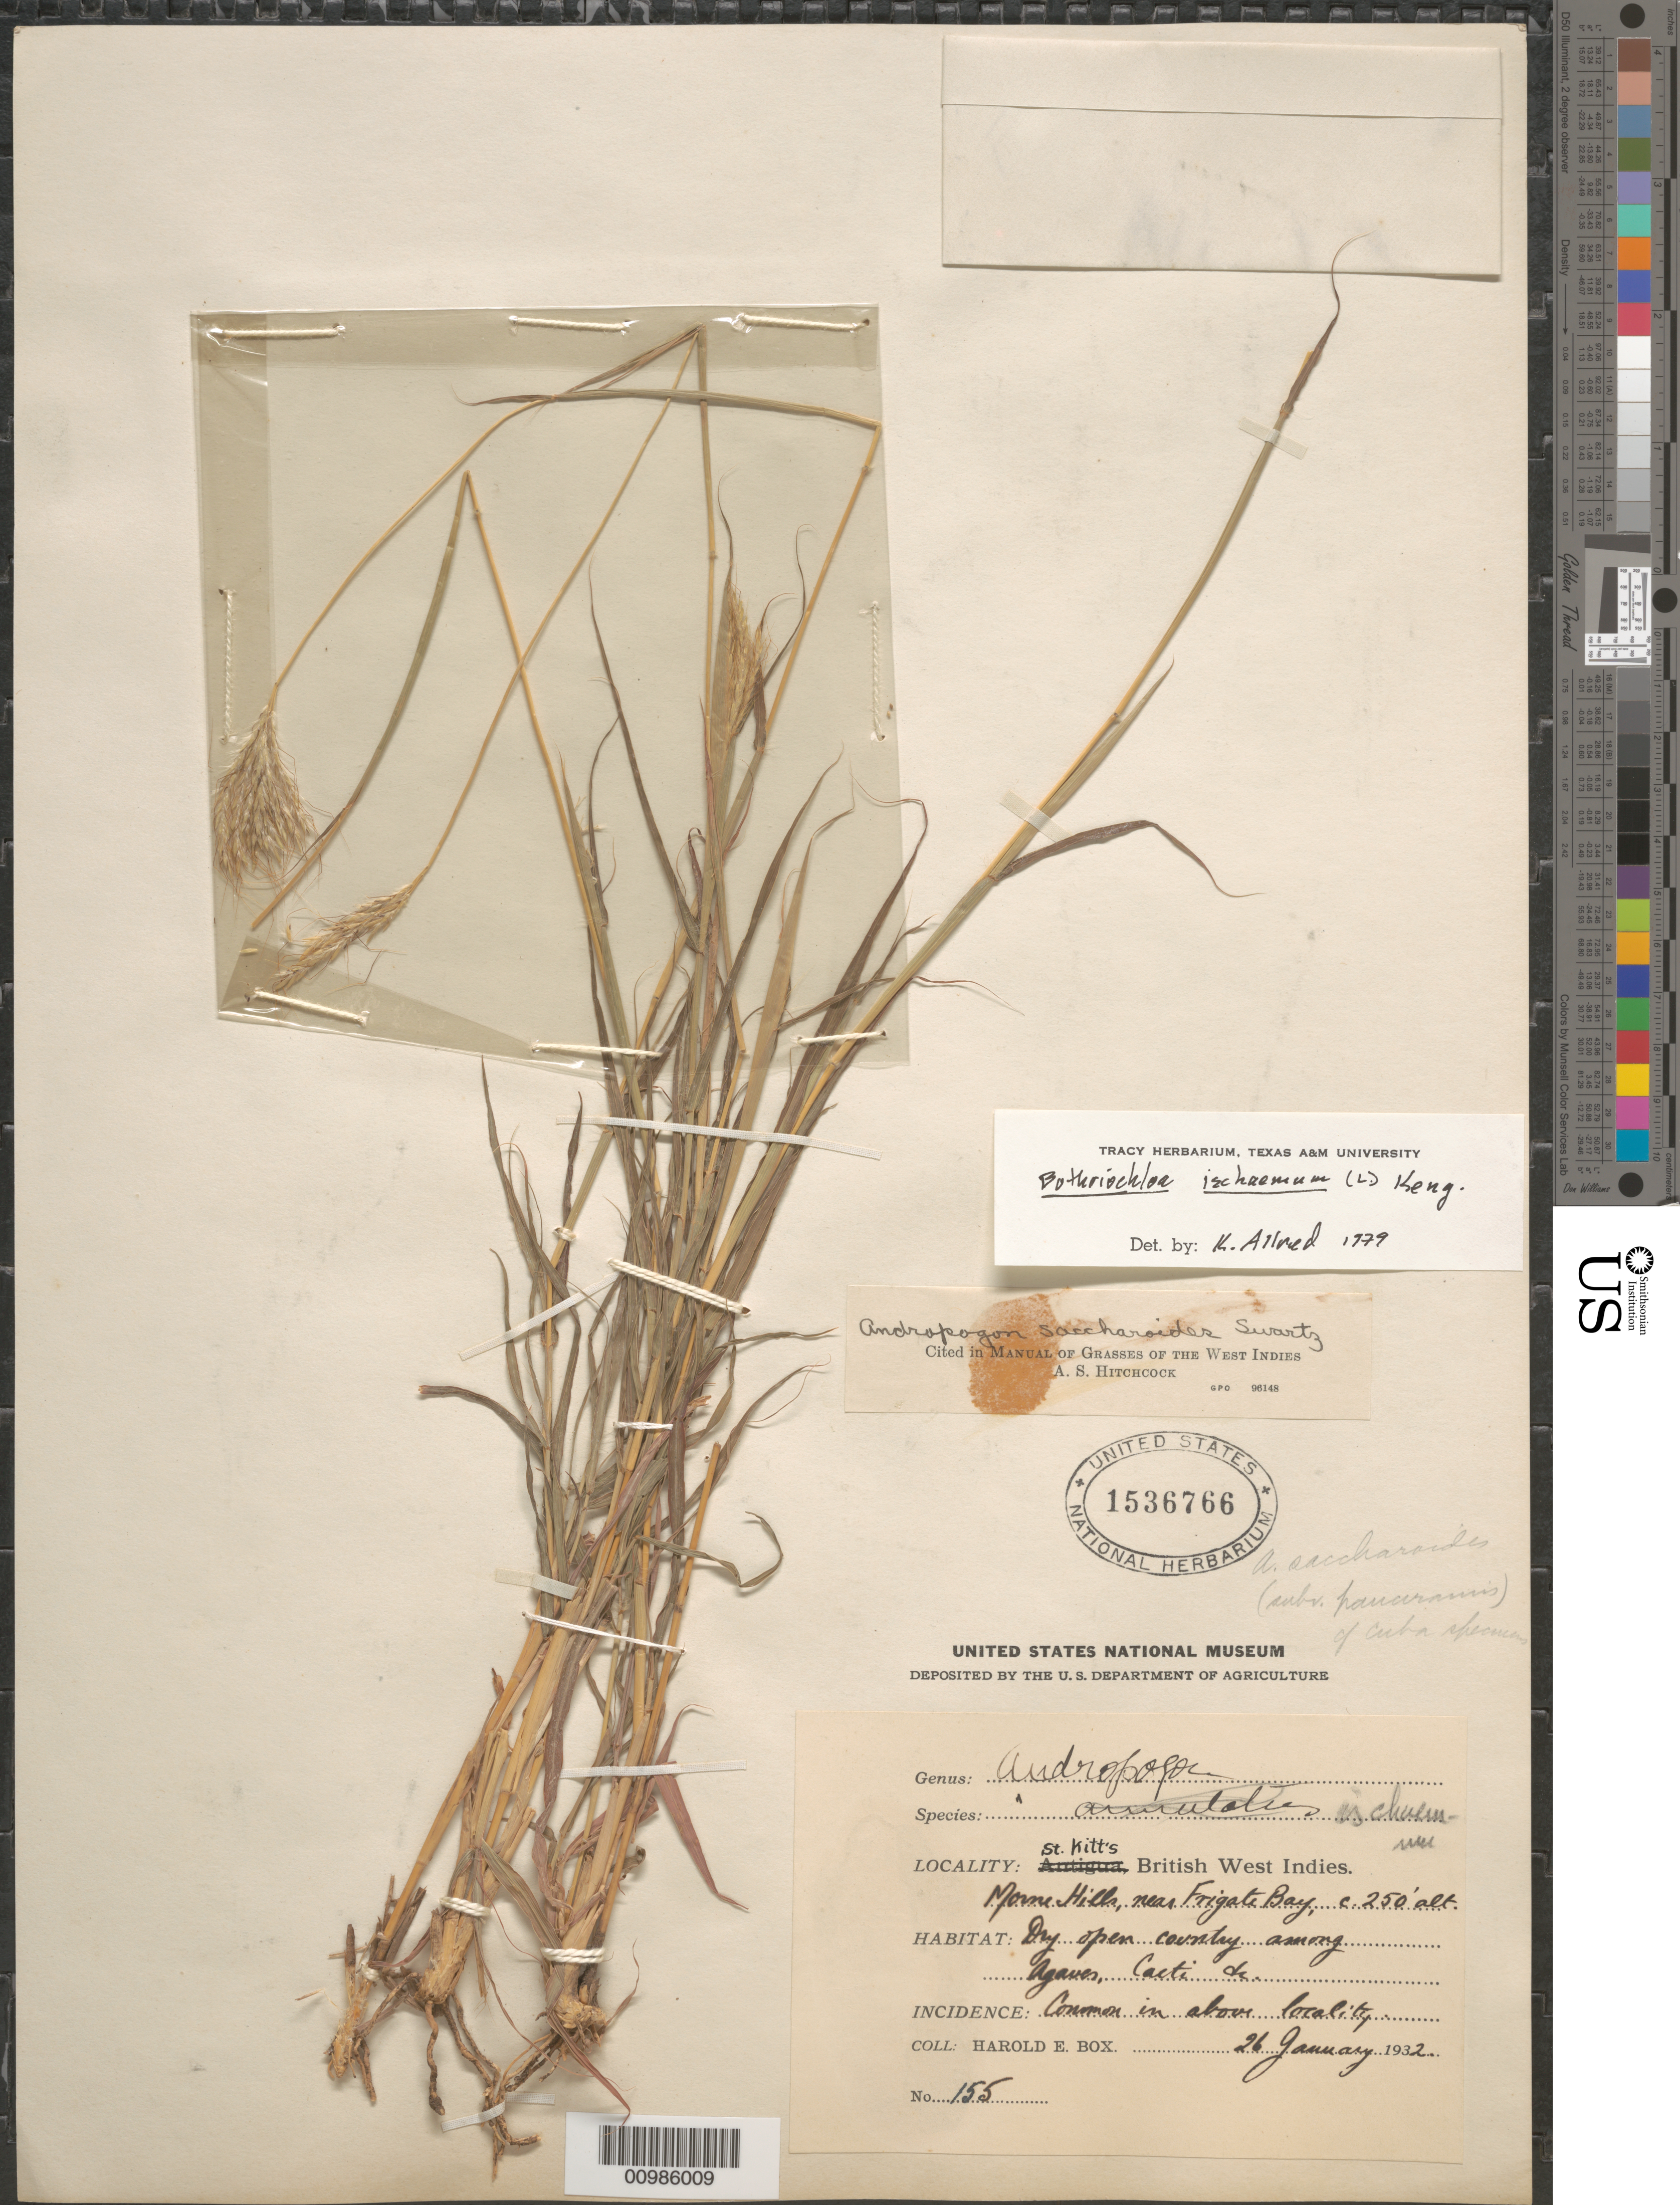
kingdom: Plantae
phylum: Tracheophyta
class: Liliopsida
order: Poales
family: Poaceae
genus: Bothriochloa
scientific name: Bothriochloa ischaemum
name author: (L.) Keng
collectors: H. E. Box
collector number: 155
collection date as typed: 26 Jan 1932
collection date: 1932-01-26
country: St. Christopher-Nevis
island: St. Christopher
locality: near Frigate Bay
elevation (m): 76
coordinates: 0 N, 0 E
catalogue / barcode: US 1536766